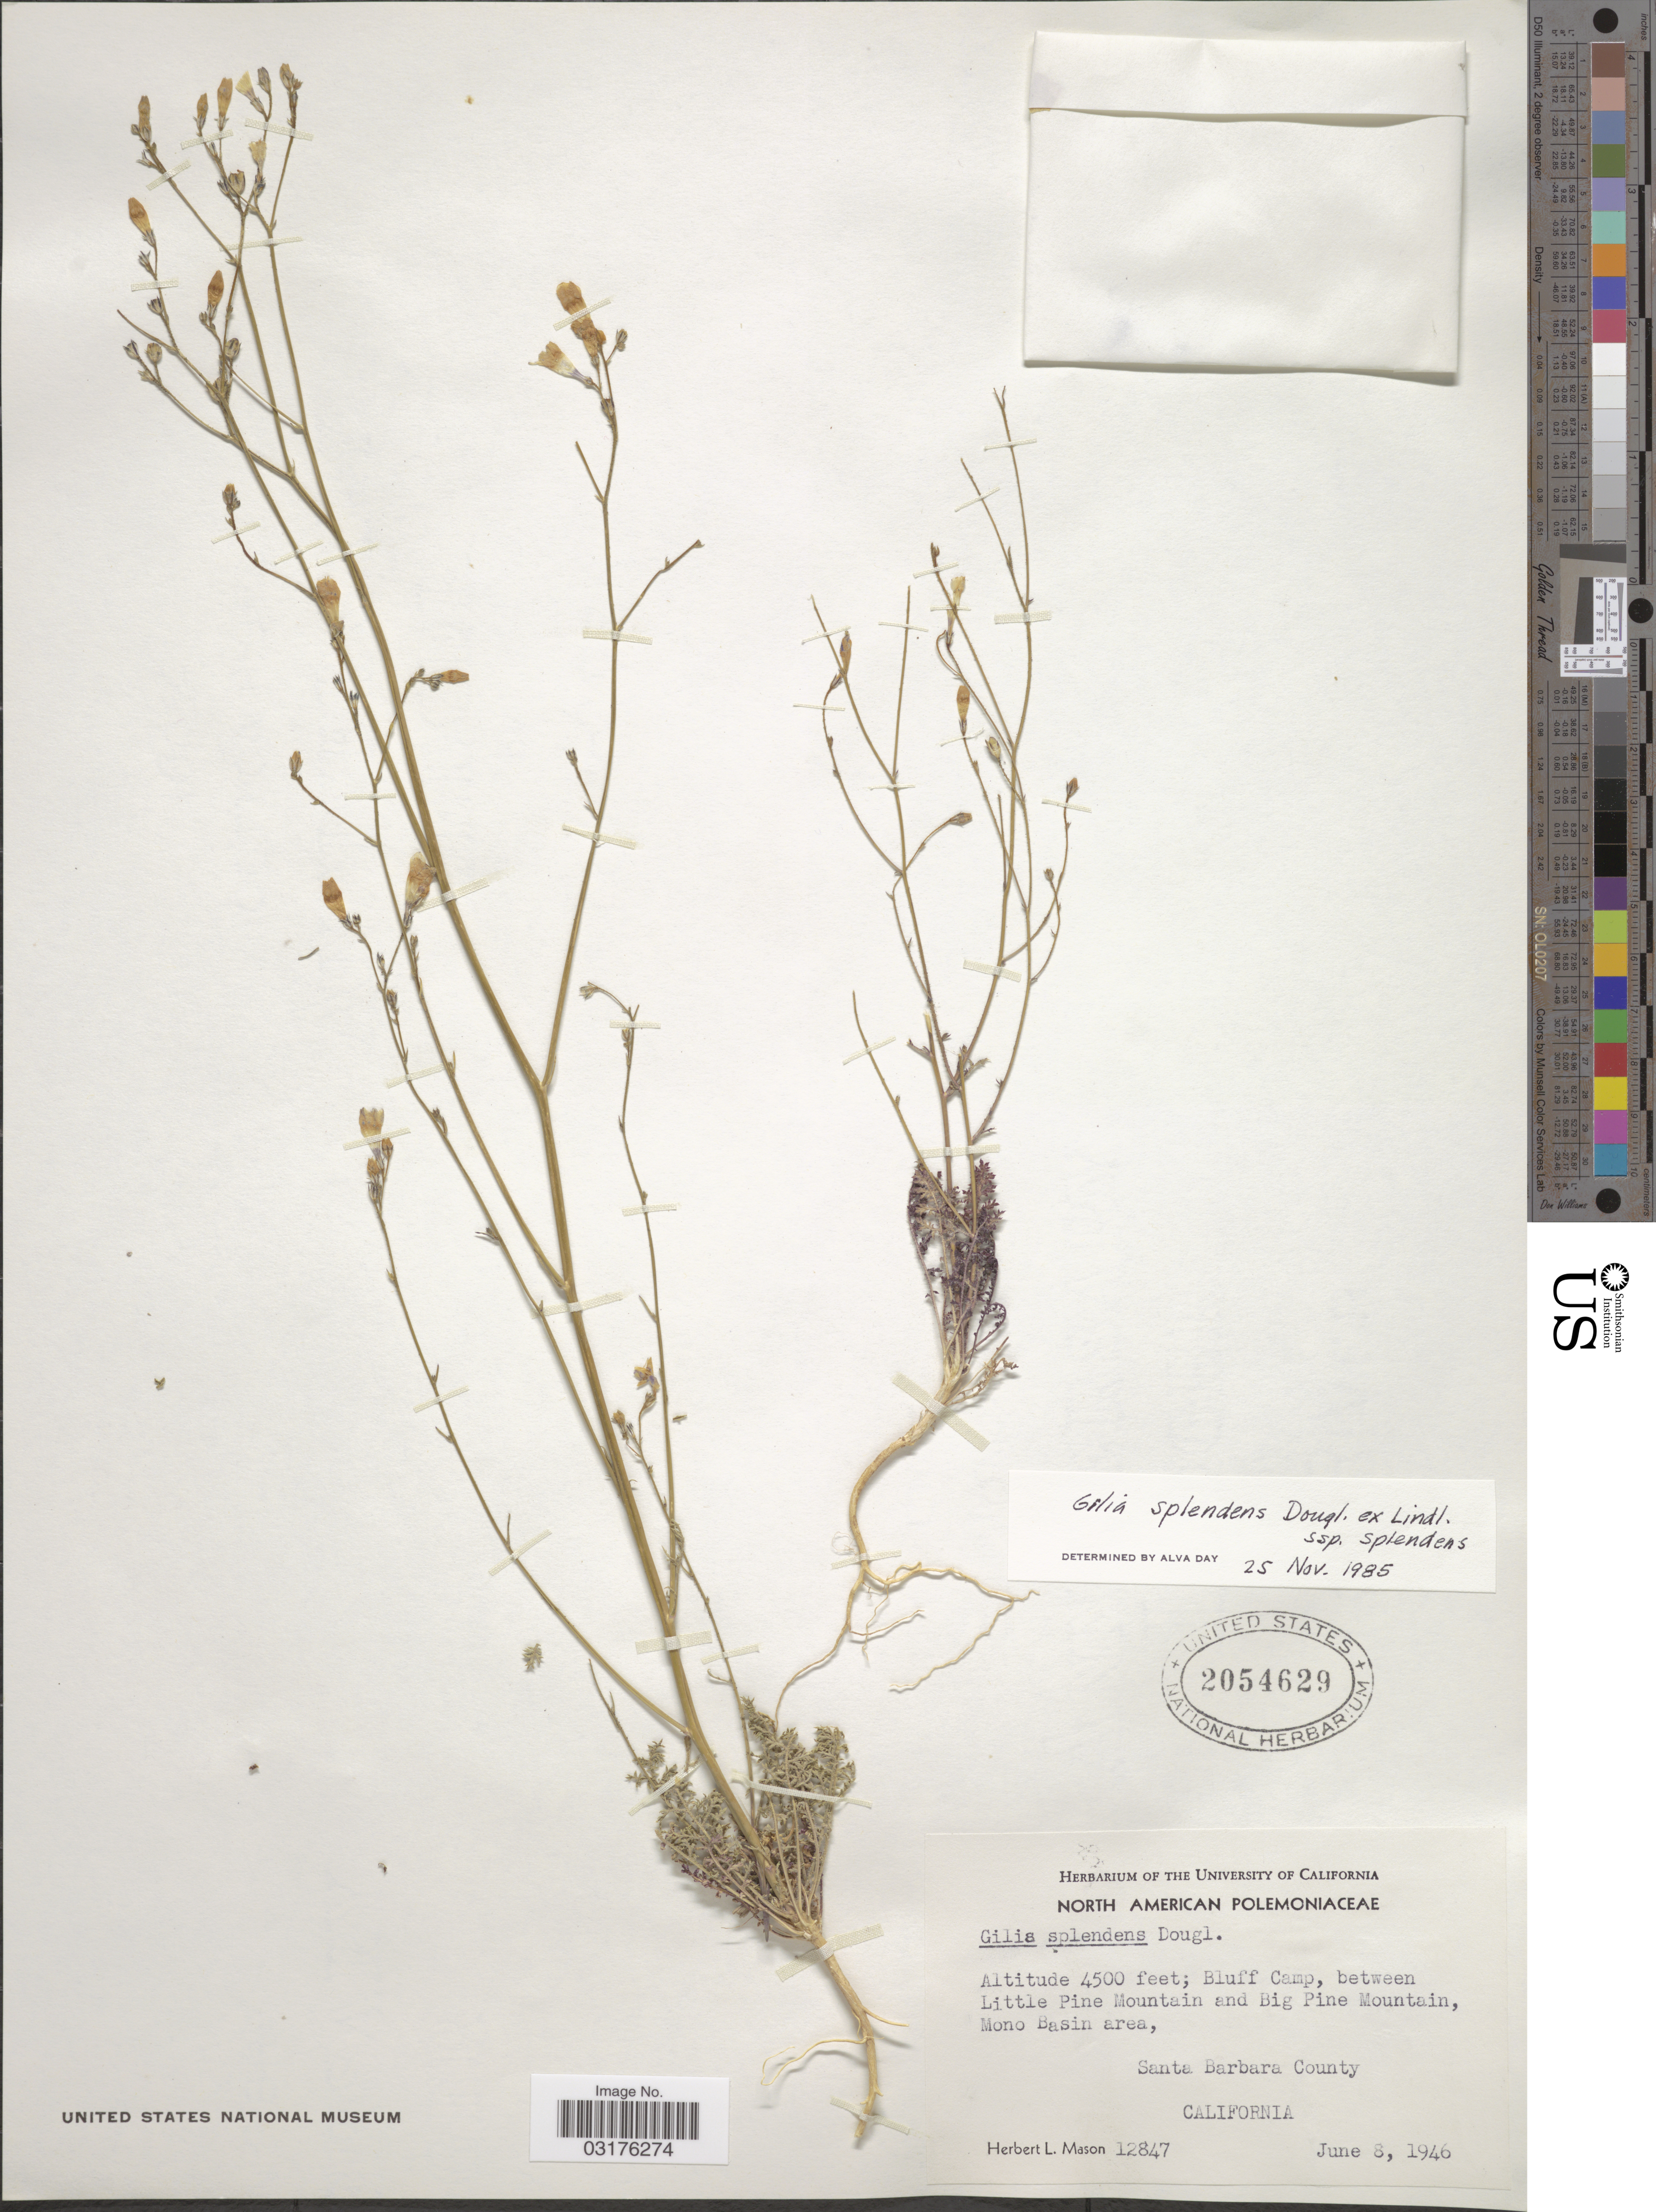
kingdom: Plantae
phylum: Tracheophyta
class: Magnoliopsida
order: Ericales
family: Polemoniaceae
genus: Saltugilia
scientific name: Saltugilia splendens subsp. splendens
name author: (Douglas ex H. Mason & A.D. Grant) L.A. Johnson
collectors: H. L. Mason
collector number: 12847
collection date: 1946-06-08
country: United States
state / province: California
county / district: Santa Barbara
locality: Bluff Camp, between Little Pine Mountain and Big Pine Mountain, Mono Basin area, Santa Barbara County.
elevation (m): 1372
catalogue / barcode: US 2054629